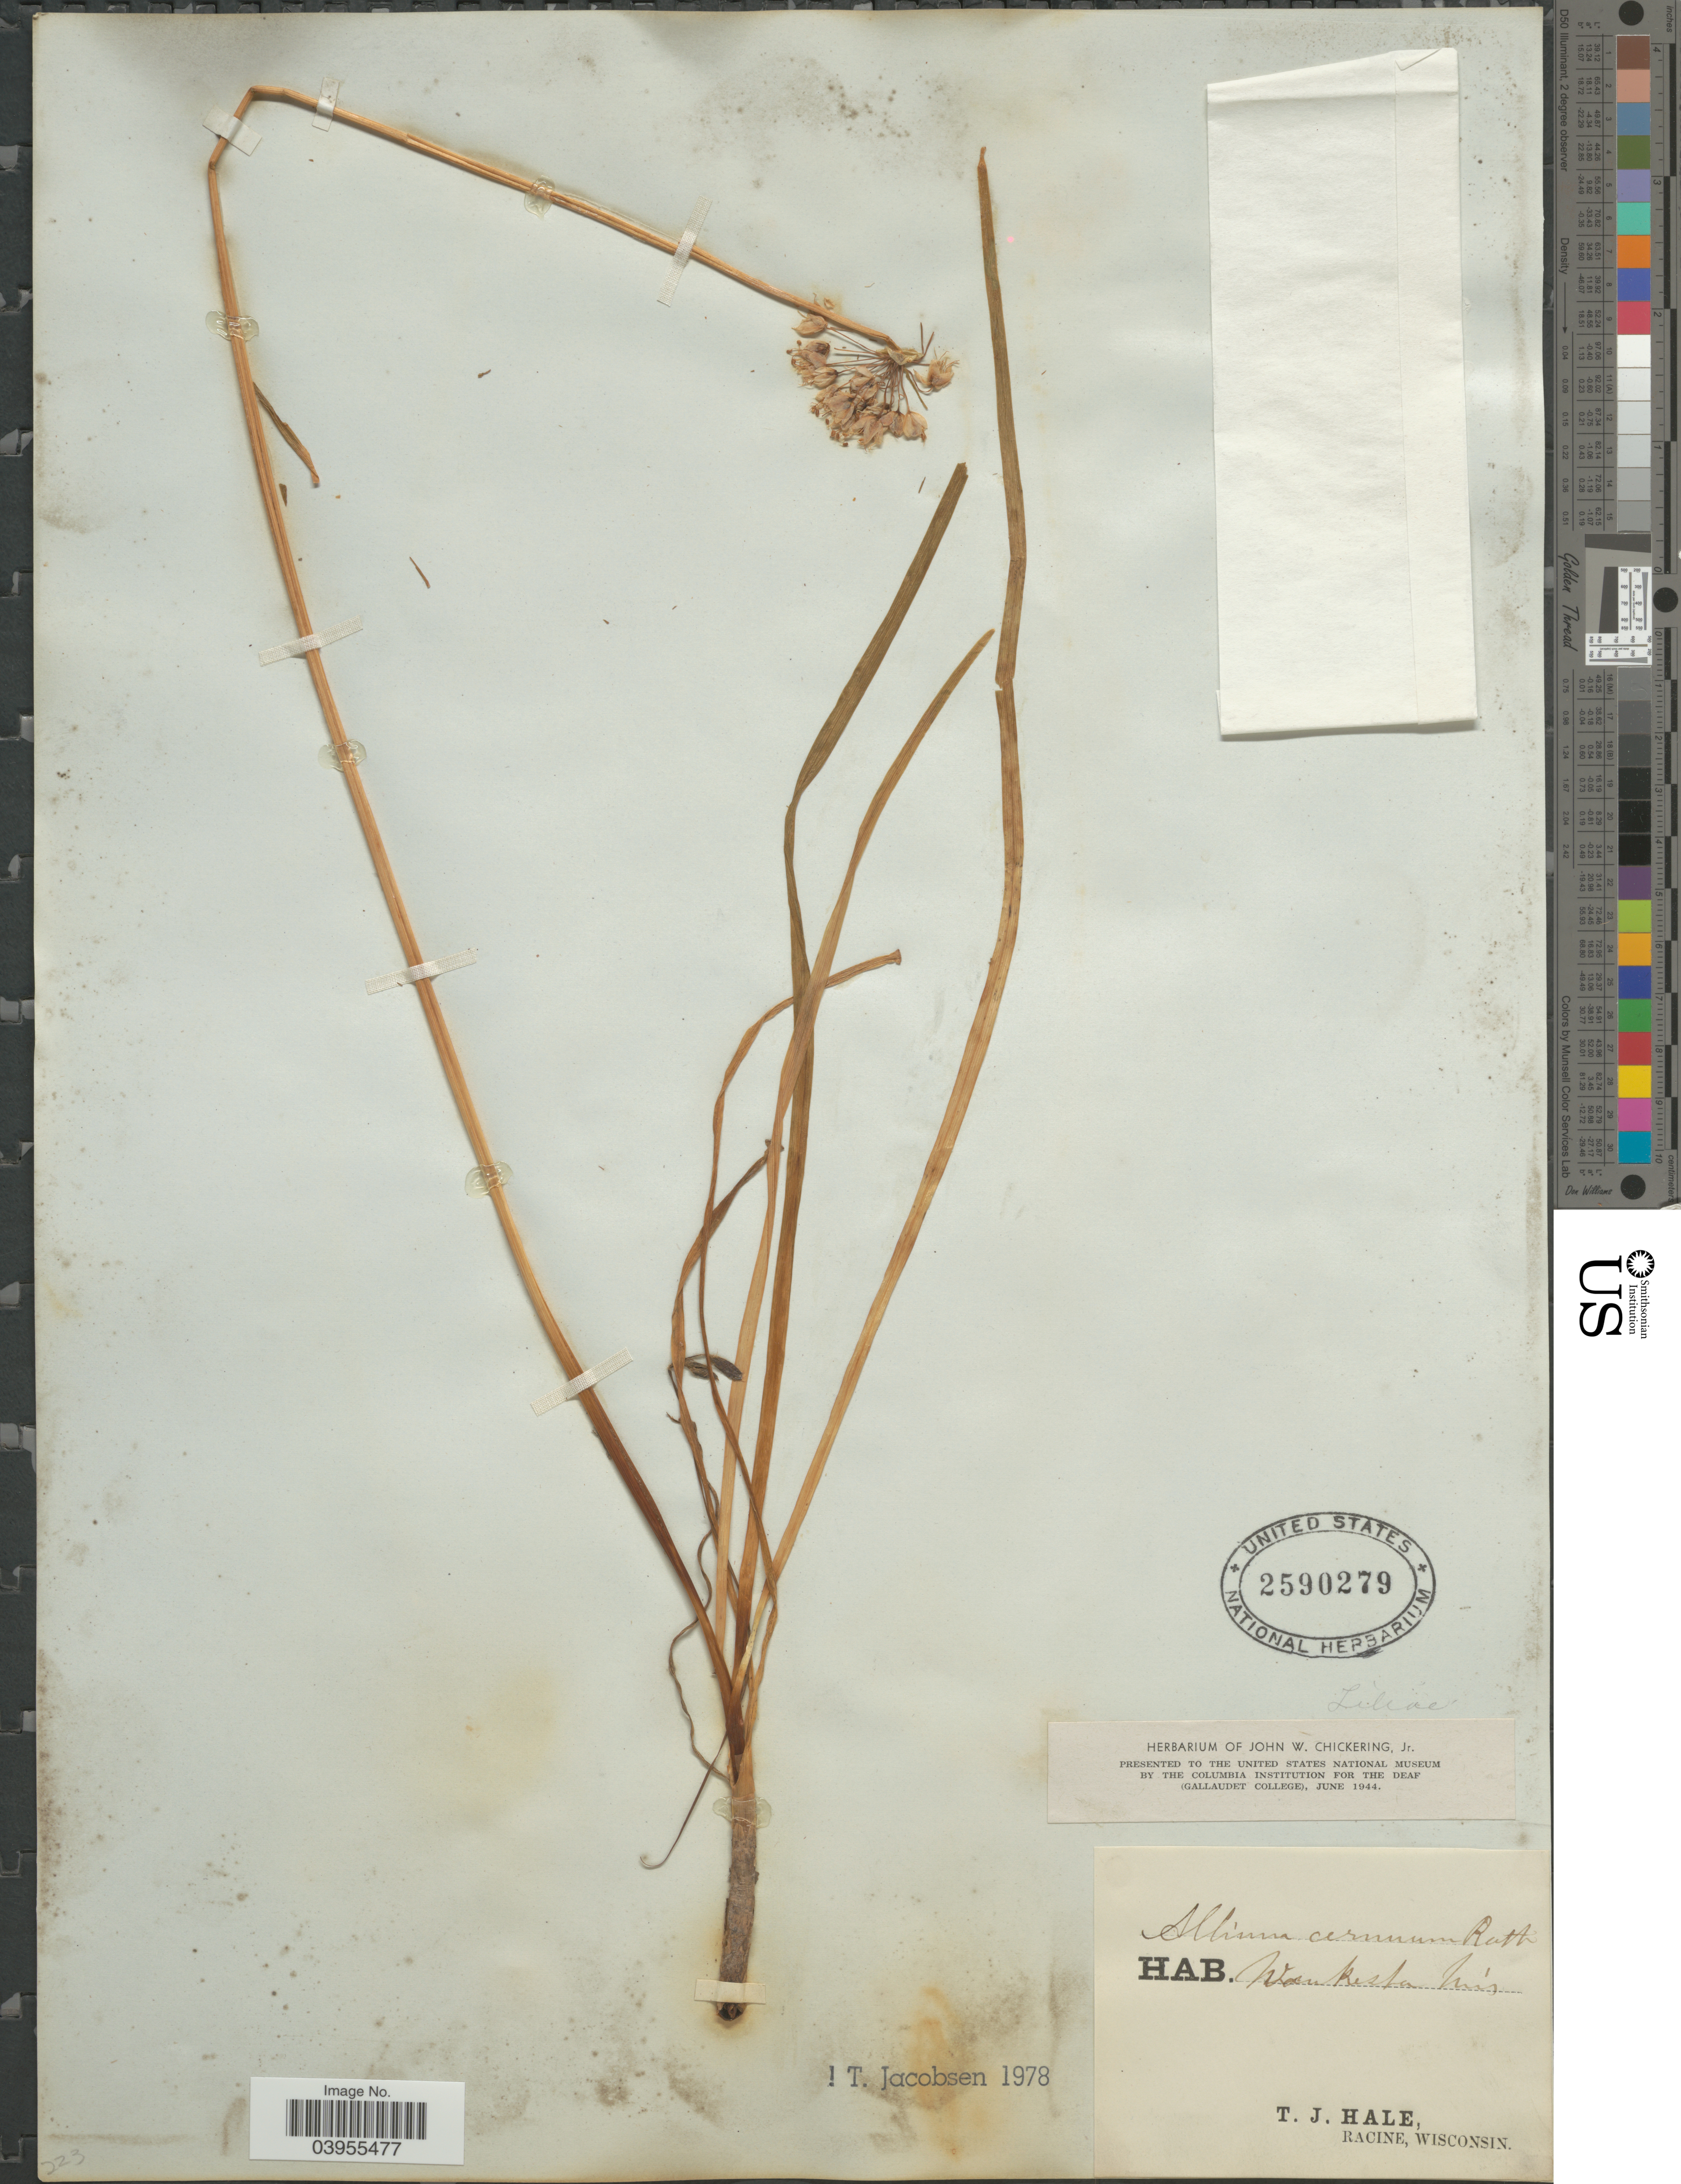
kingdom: Plantae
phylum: Tracheophyta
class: Liliopsida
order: Asparagales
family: Amaryllidaceae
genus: Allium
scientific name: Allium cernuum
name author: Roth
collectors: T. Hale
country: United States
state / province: Wisconsin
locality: Waukesha.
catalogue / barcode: US 2590279